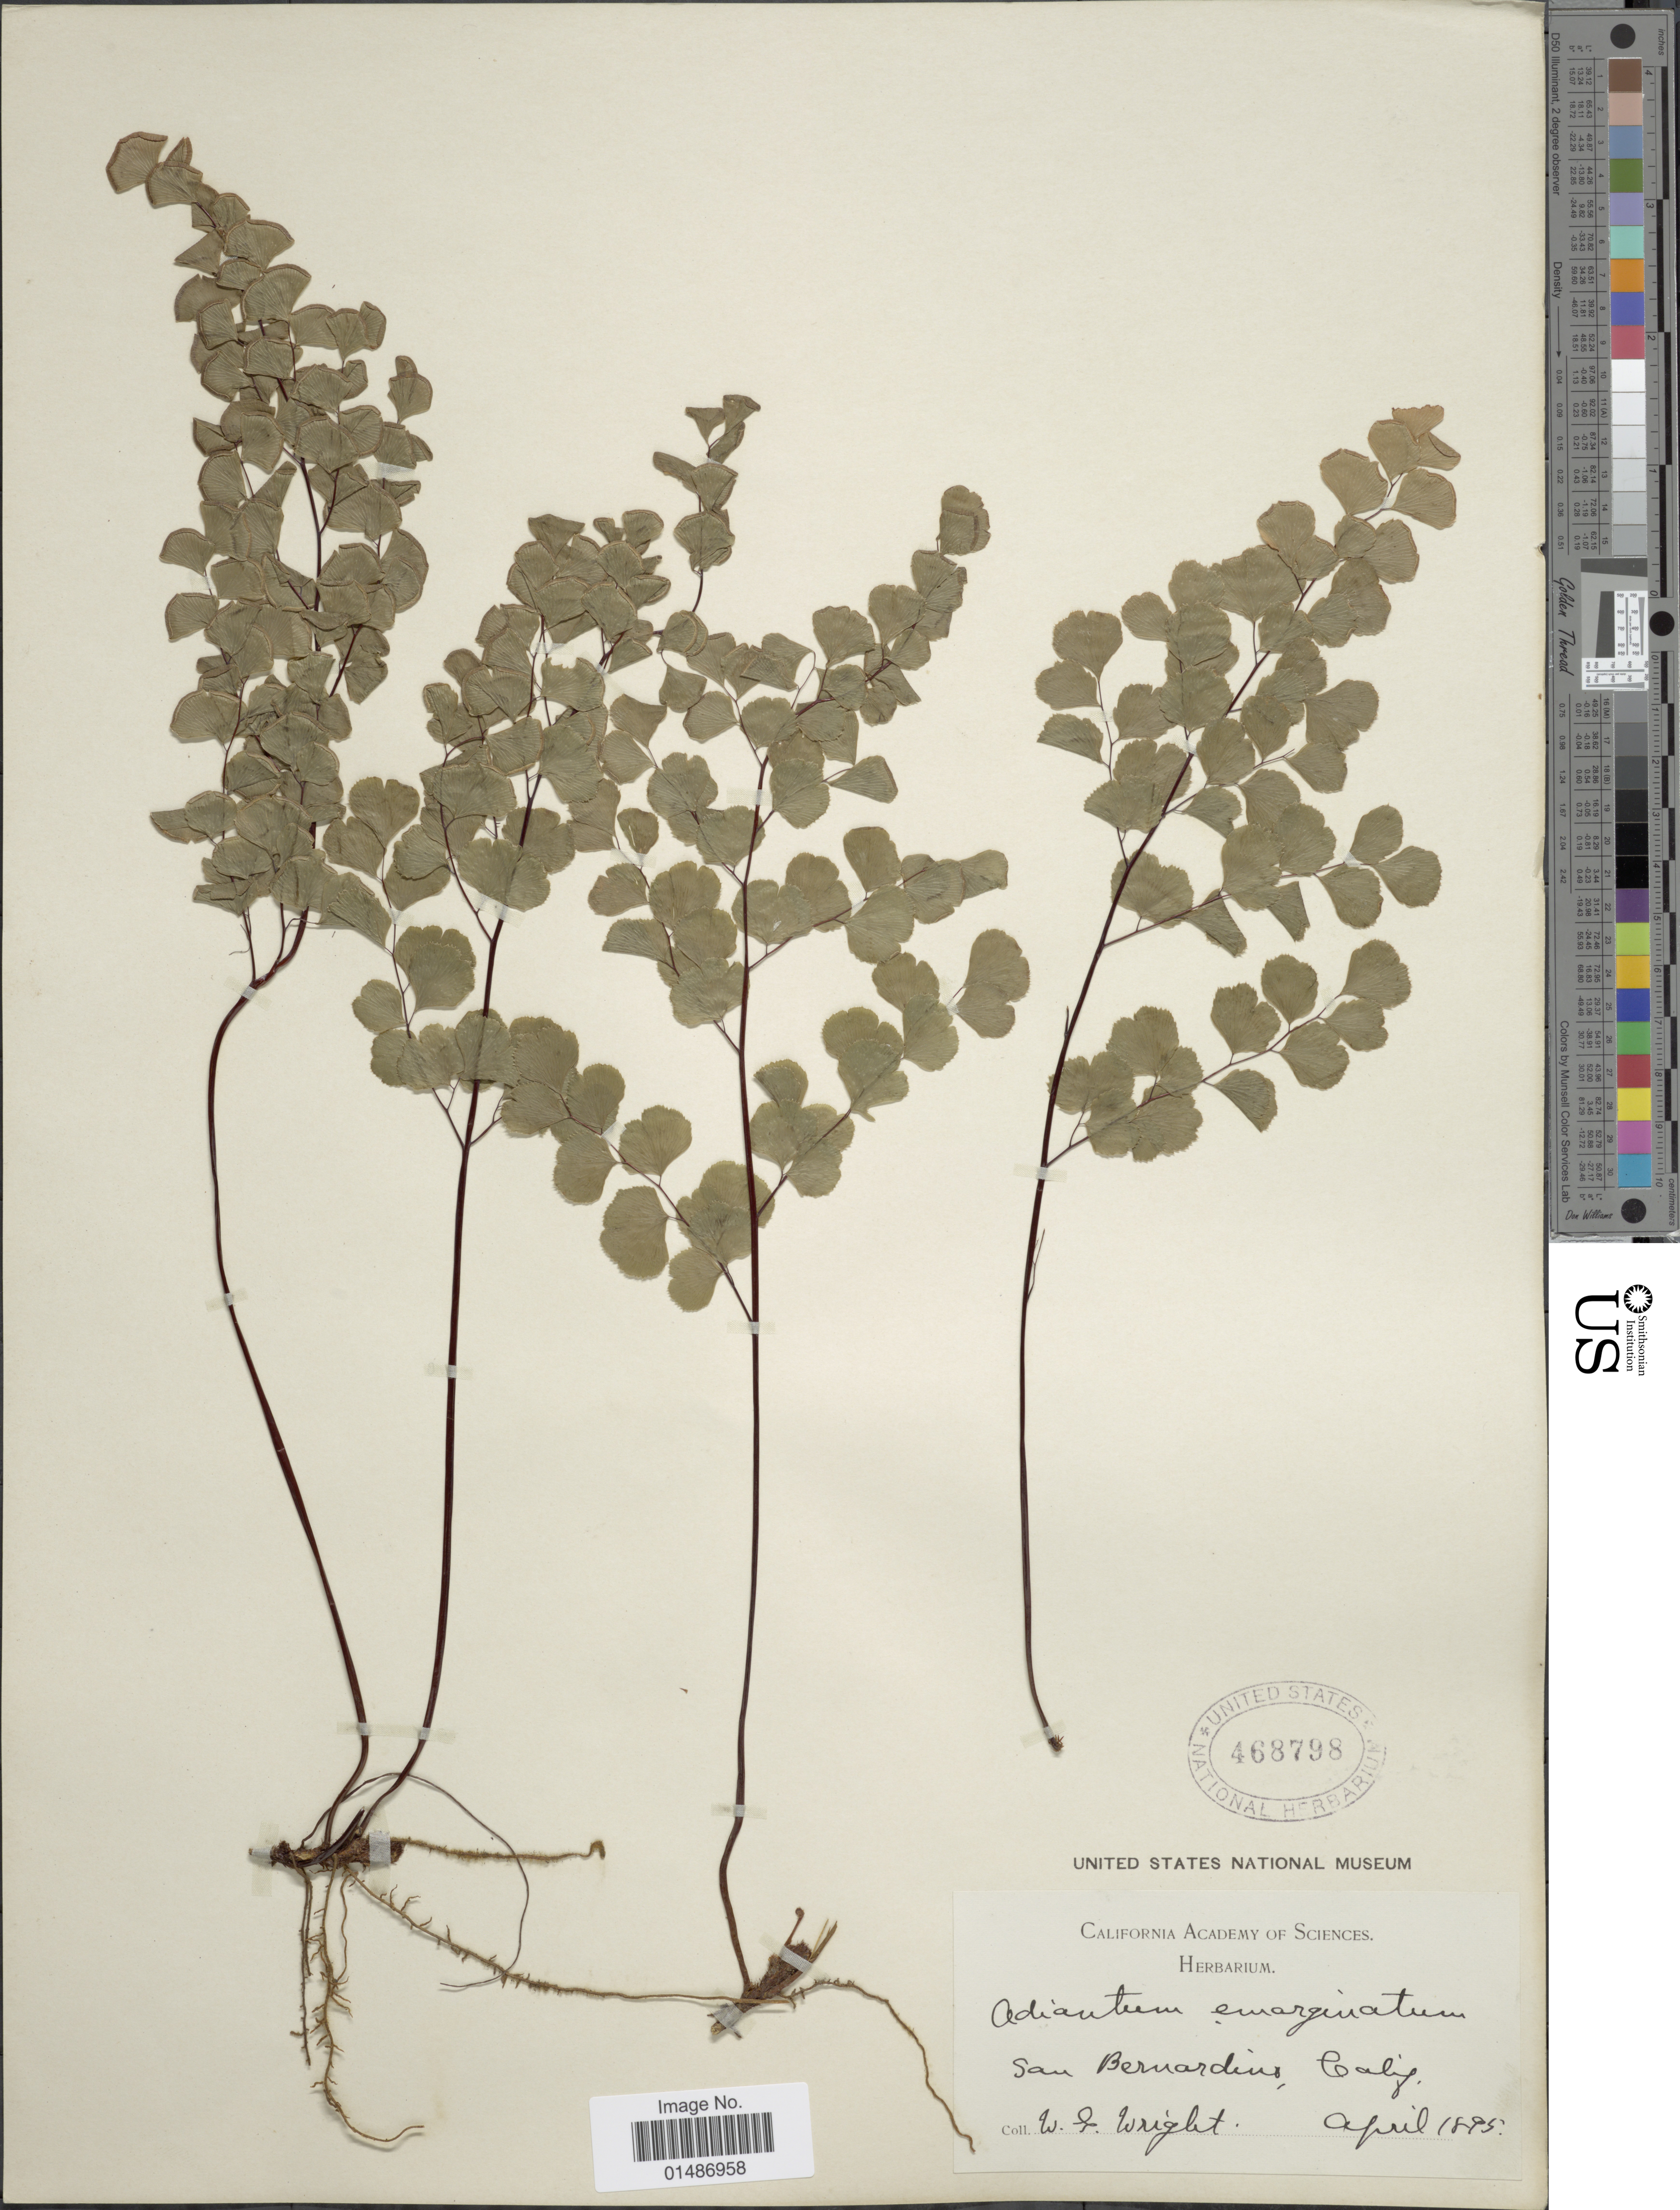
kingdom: Plantae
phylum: Tracheophyta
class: Polypodiopsida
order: Polypodiales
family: Pteridaceae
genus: Adiantum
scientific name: Adiantum jordanii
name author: C.H. Mull.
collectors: W. G. Wright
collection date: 1895-04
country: United States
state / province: California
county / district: San Bernardino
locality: San Bernardino.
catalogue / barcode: US 468798